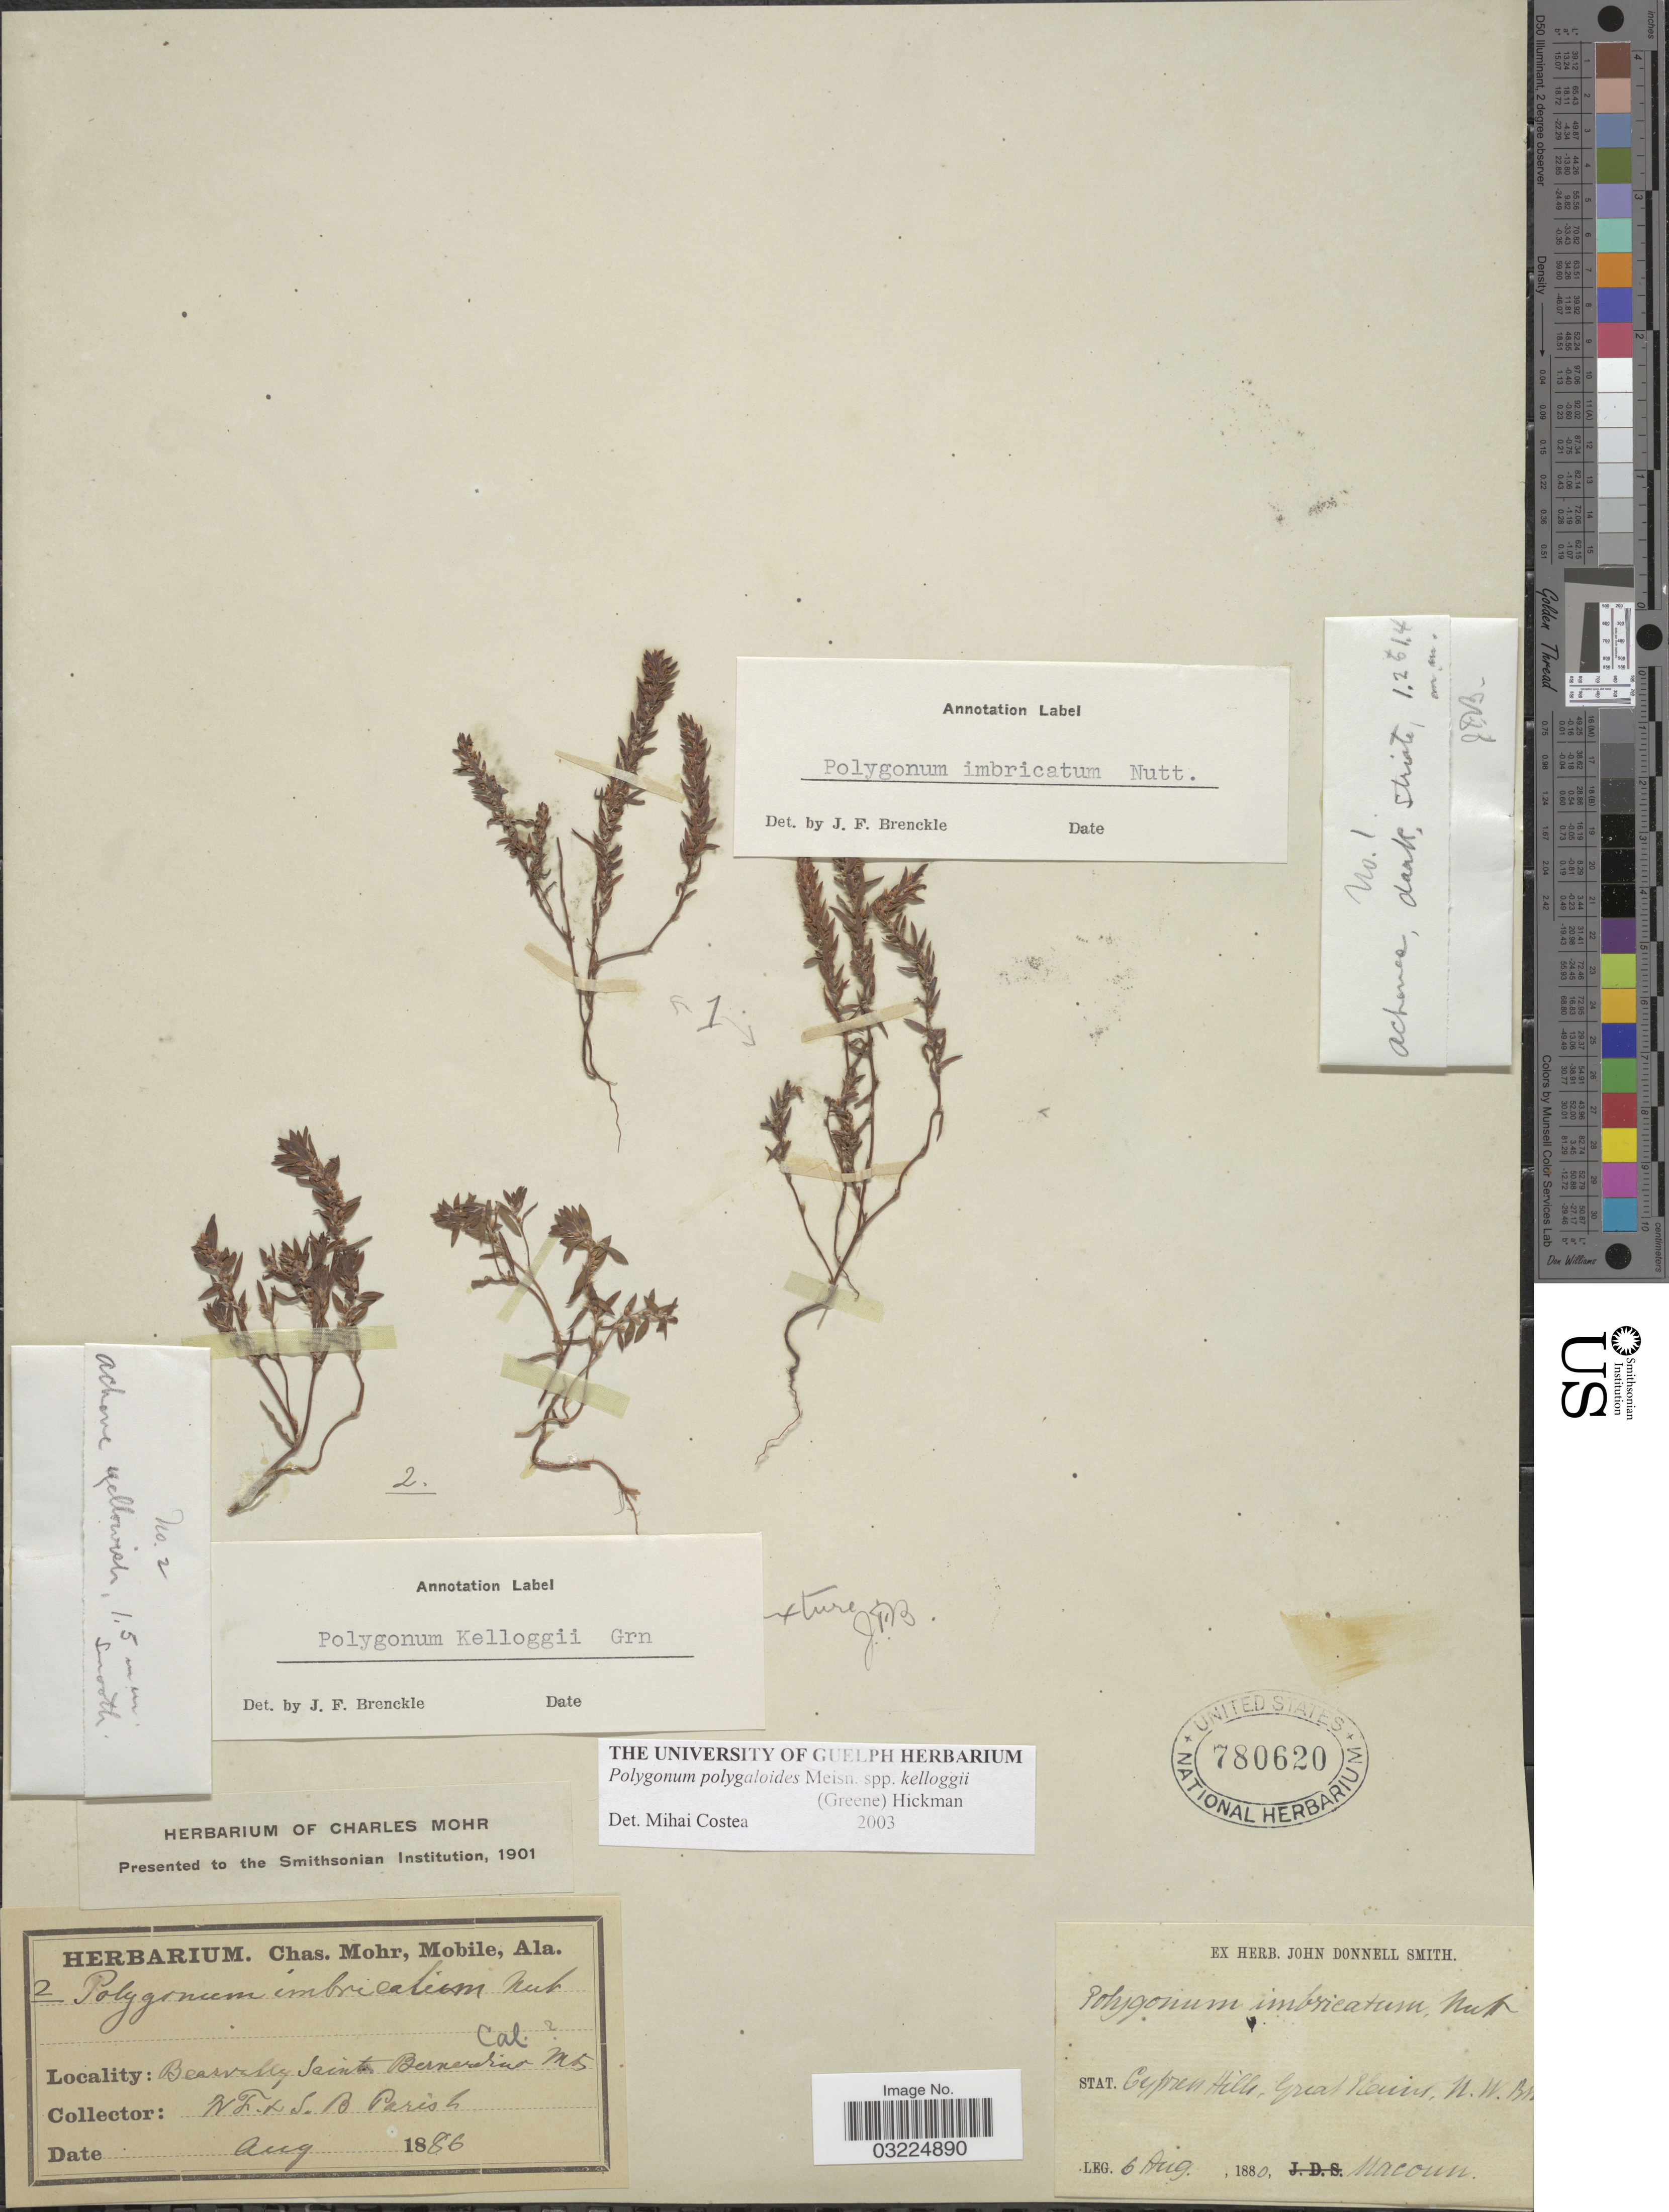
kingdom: Plantae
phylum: Tracheophyta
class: Magnoliopsida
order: Caryophyllales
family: Polygonaceae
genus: Polygonum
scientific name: Polygonum polygaloides subsp. kelloggii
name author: (Greene) Hickman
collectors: W. F. Parish & S. B. Parish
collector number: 2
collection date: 1886-08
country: United States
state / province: California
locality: Bearvalley, Saint Bernardino Mts.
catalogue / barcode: US 780620